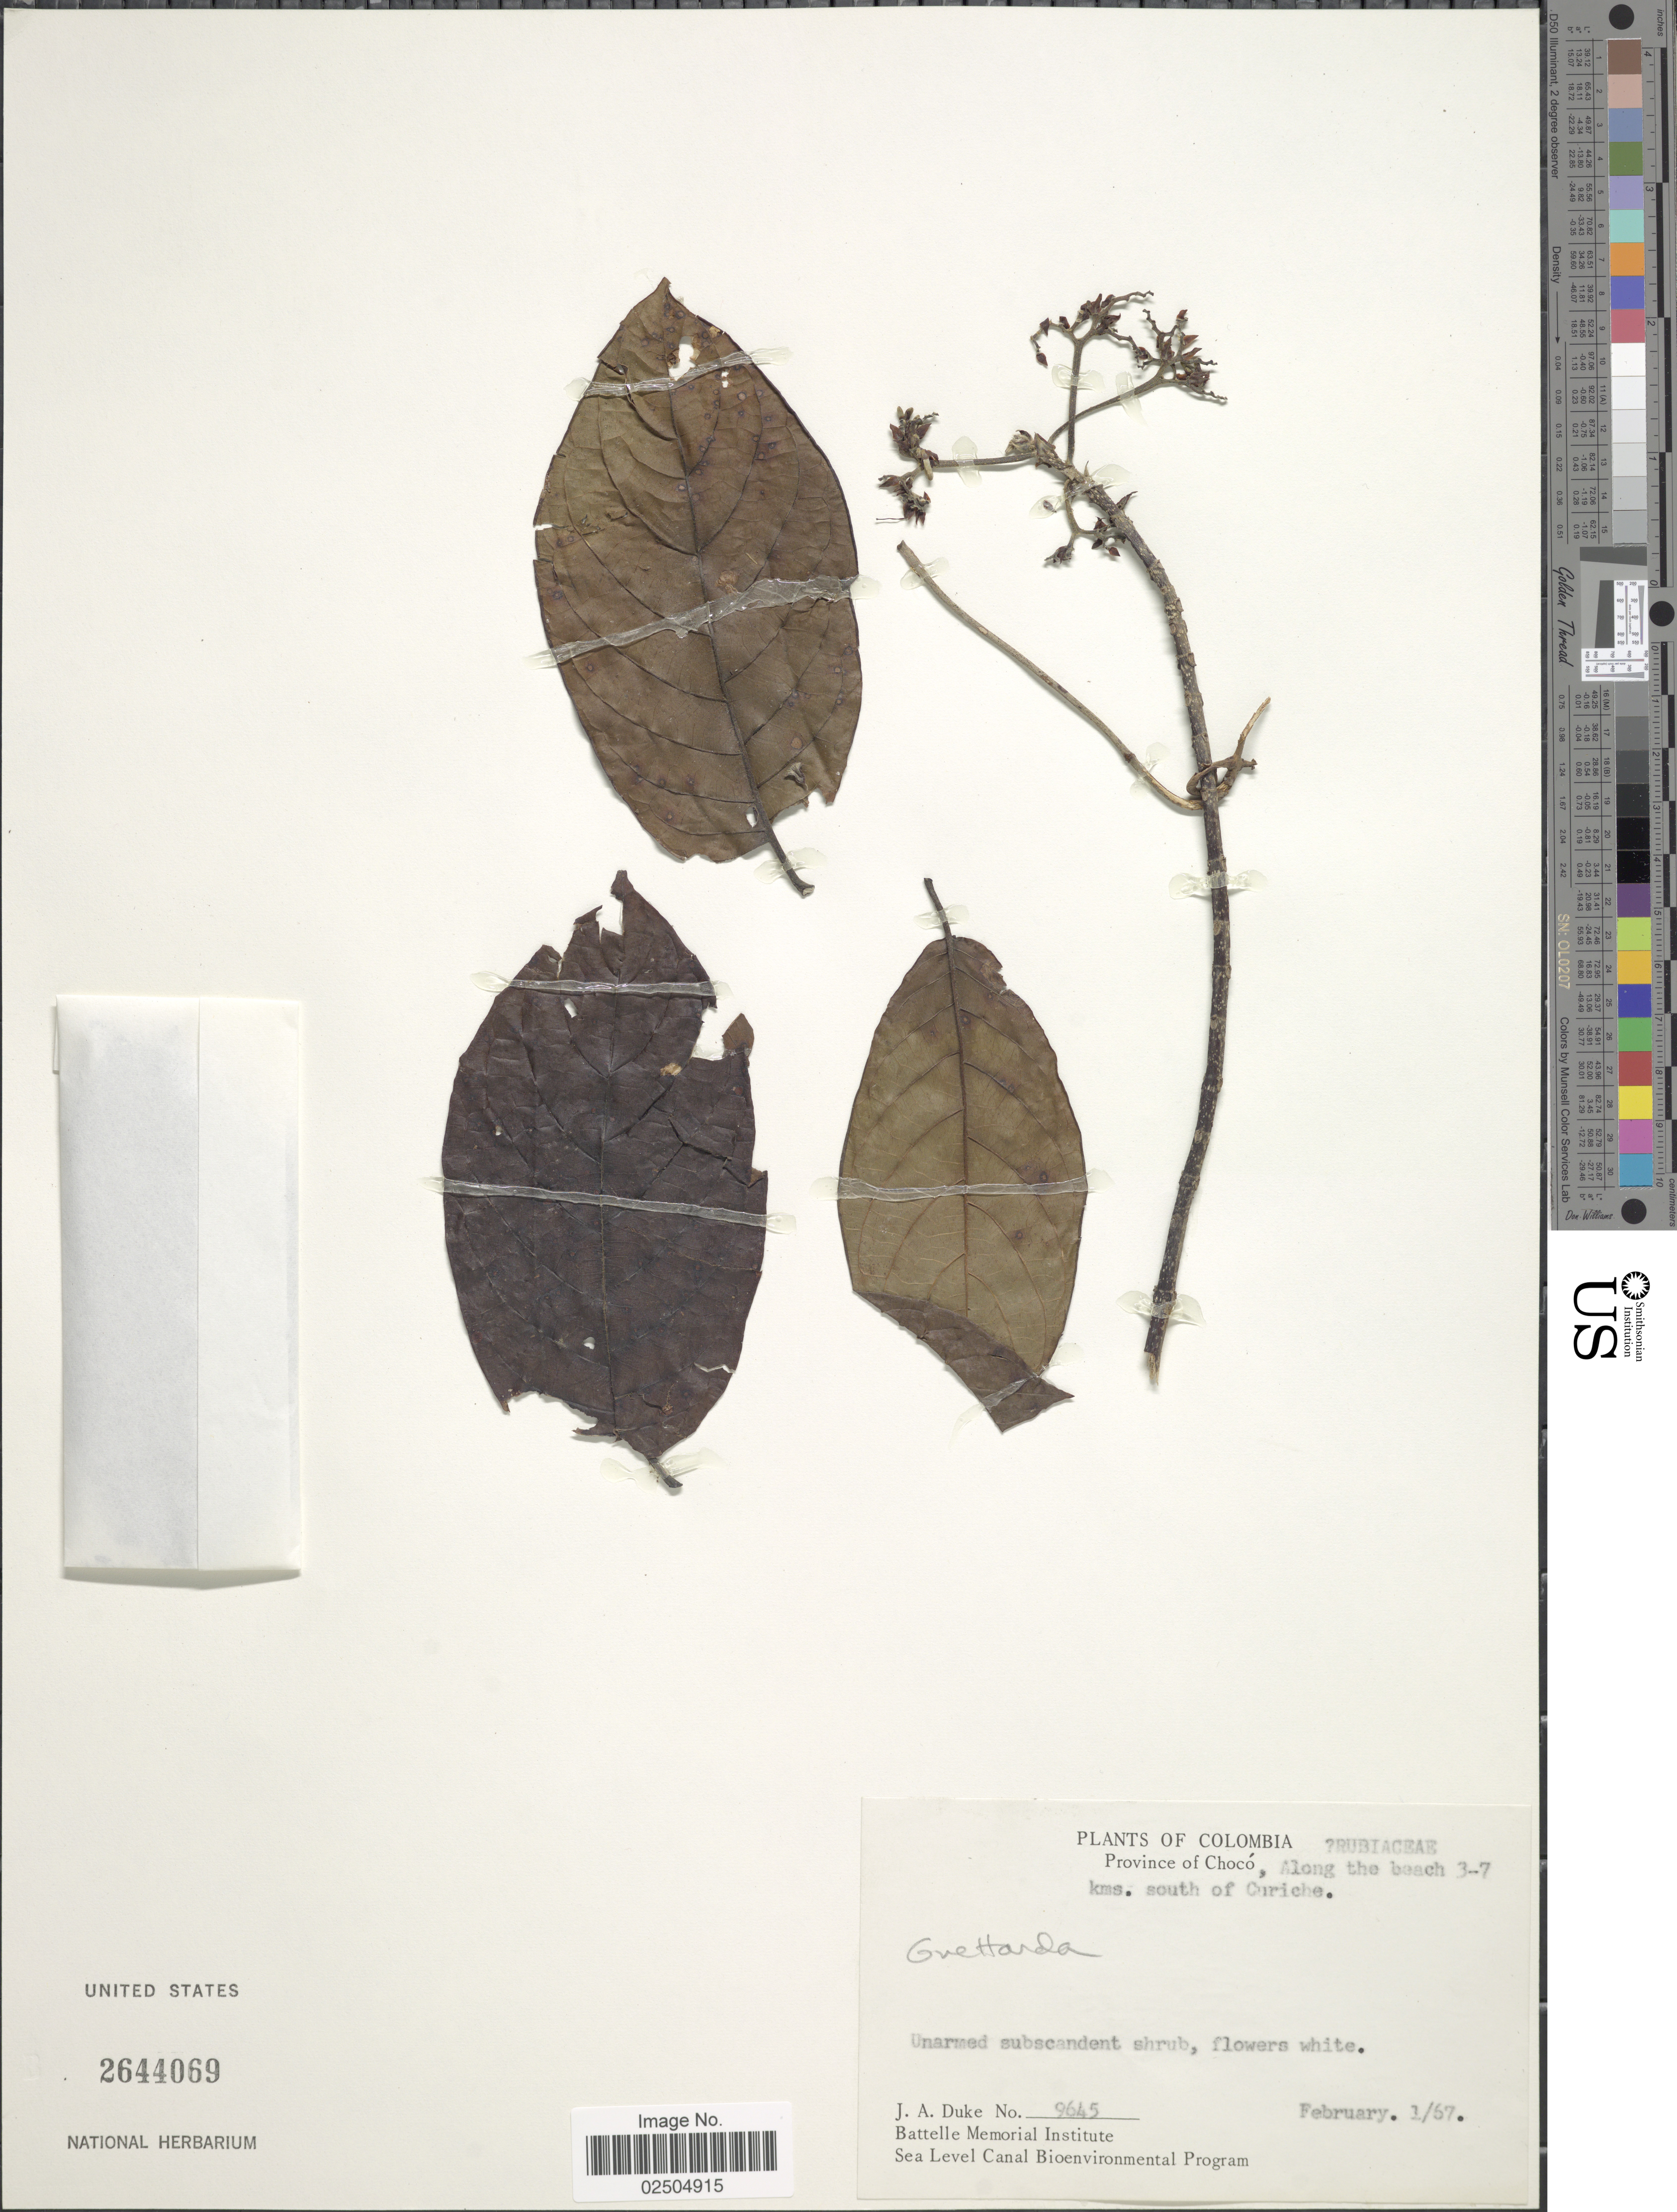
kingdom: Plantae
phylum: Tracheophyta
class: Magnoliopsida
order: Gentianales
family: Rubiaceae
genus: Guettarda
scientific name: Guettarda sp.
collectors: J. A. Duke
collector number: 9645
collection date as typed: Transcribed d/m/y: 1/2/67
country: Colombia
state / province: Chocó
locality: Province of Choco, Along the beach 3-7 kms. south of Curiche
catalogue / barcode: US 2644069